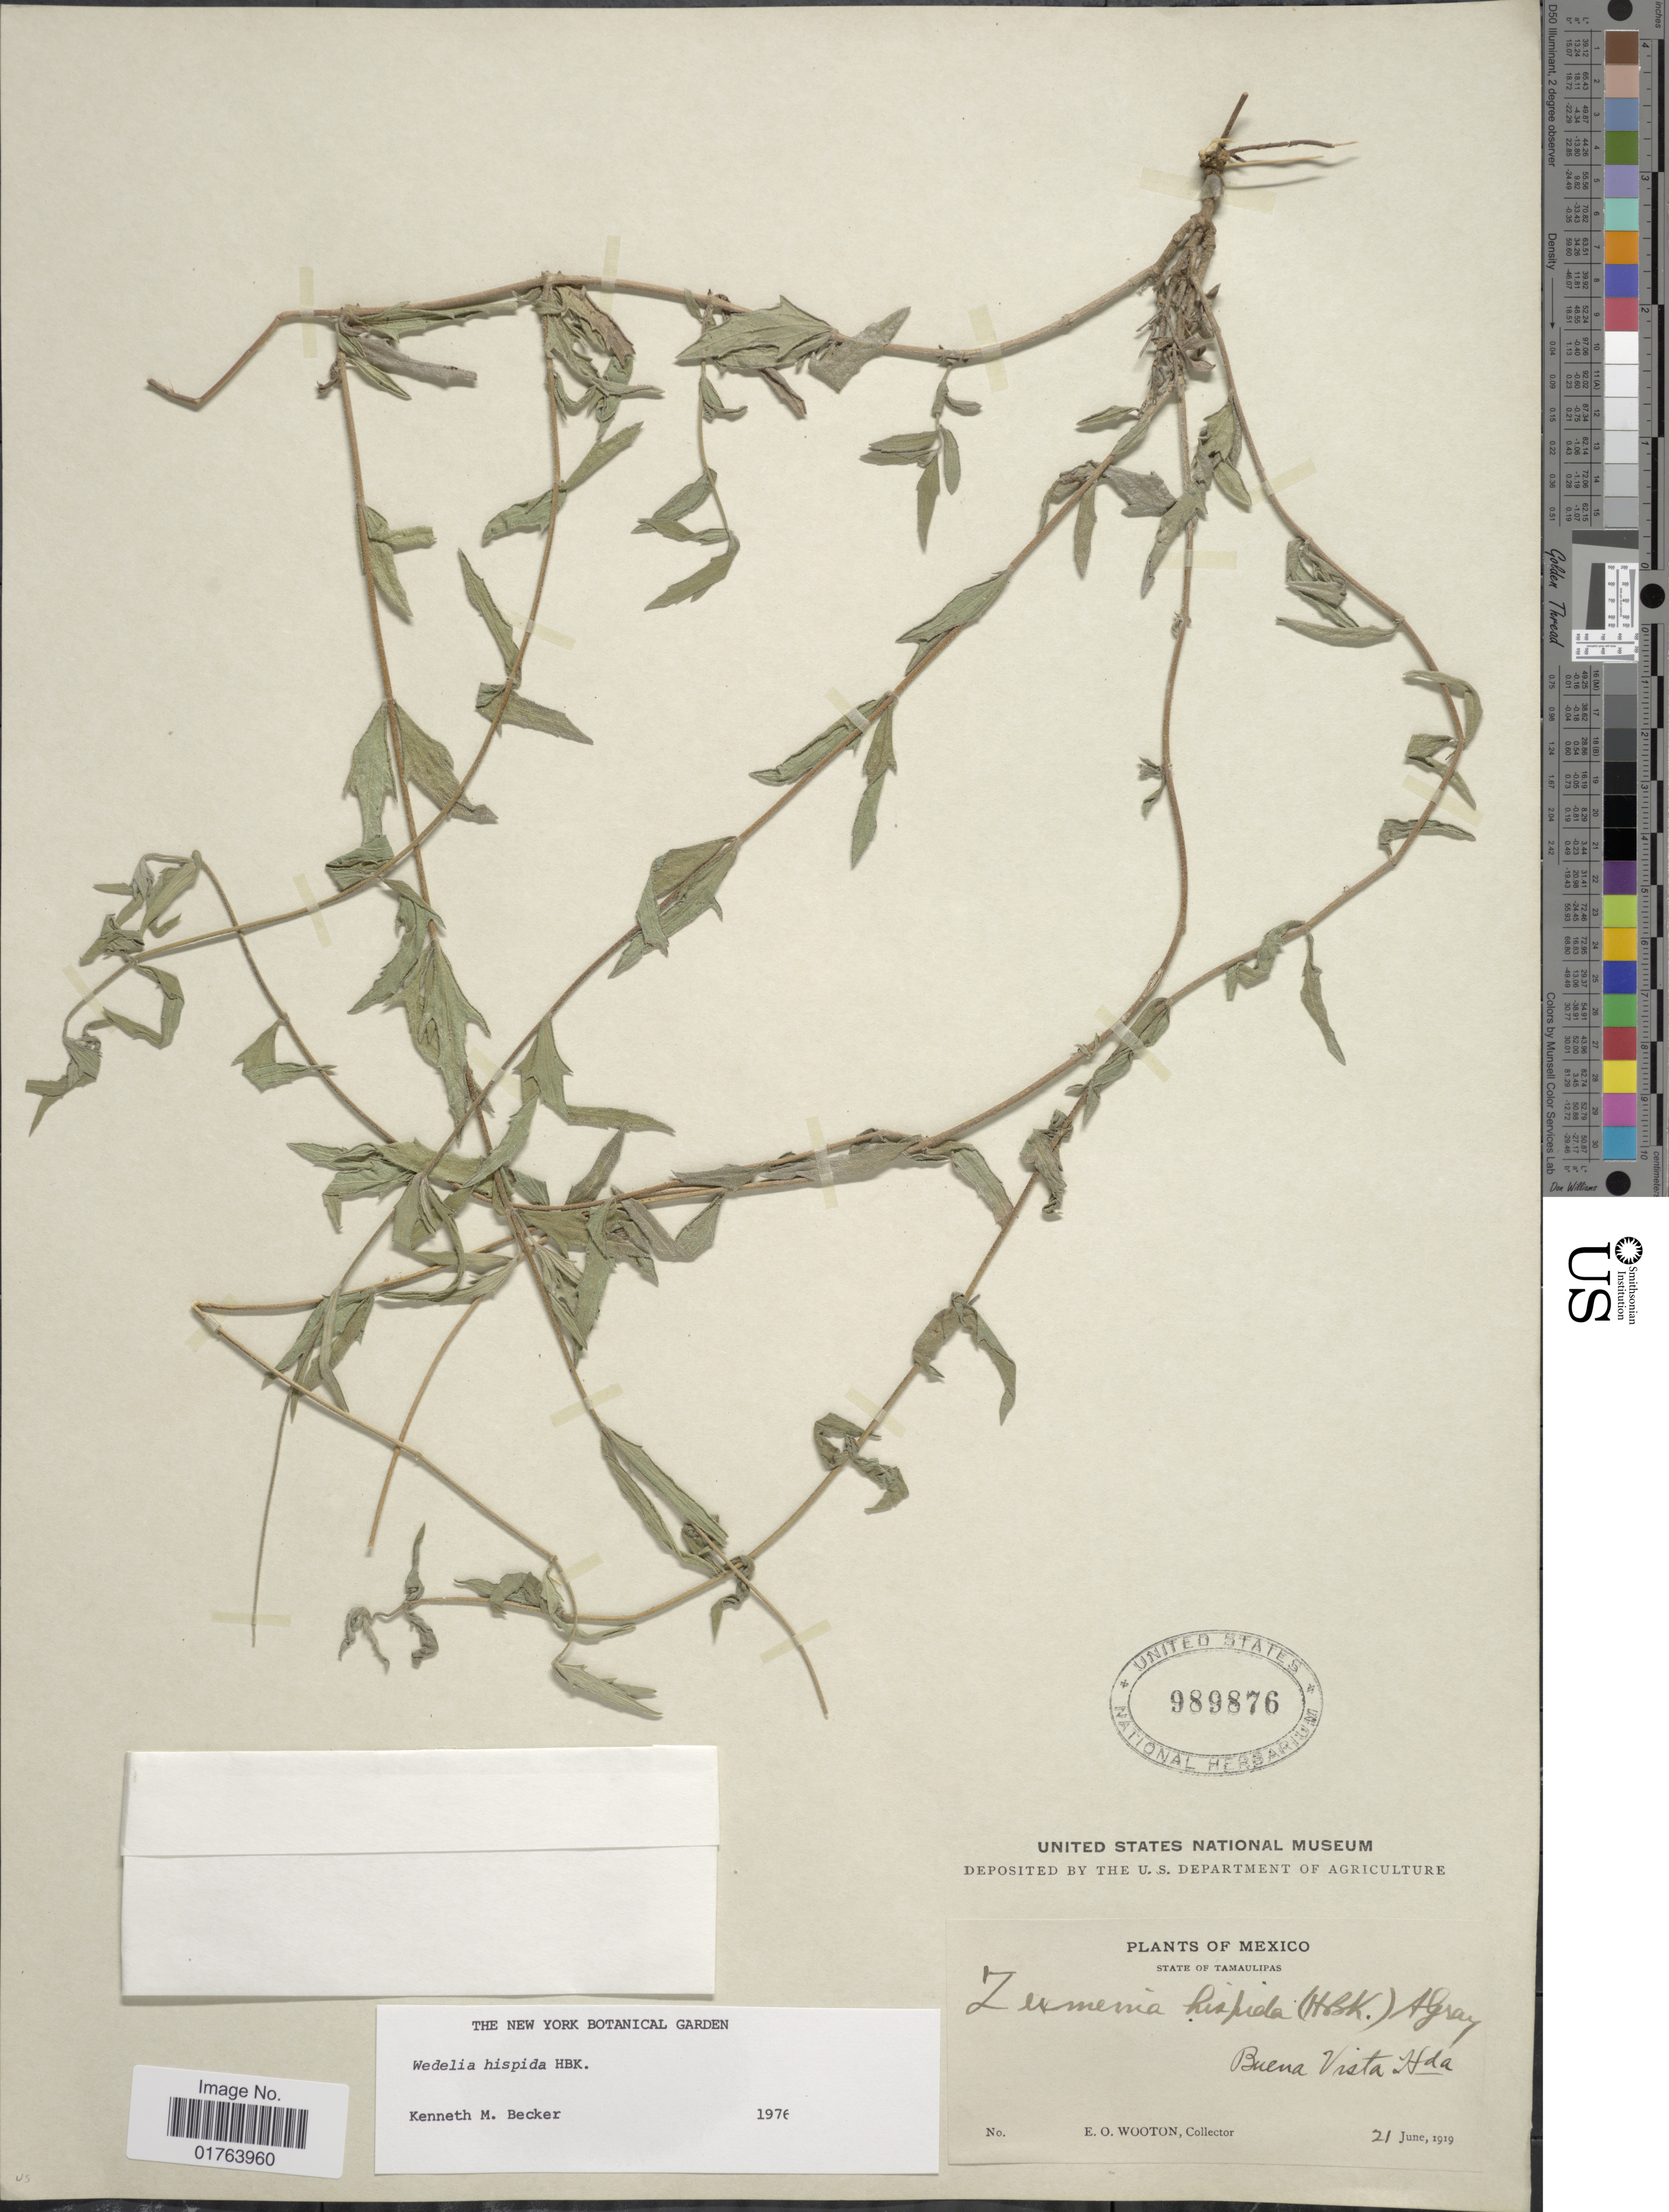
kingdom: Plantae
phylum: Tracheophyta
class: Magnoliopsida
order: Asterales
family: Asteraceae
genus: Wedelia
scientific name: Wedelia acapulcensis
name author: Kunth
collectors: E. O. Wooton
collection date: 1919-06-21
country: Mexico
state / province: Tamaulipas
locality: Buena Vista Hda.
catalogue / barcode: US 989876